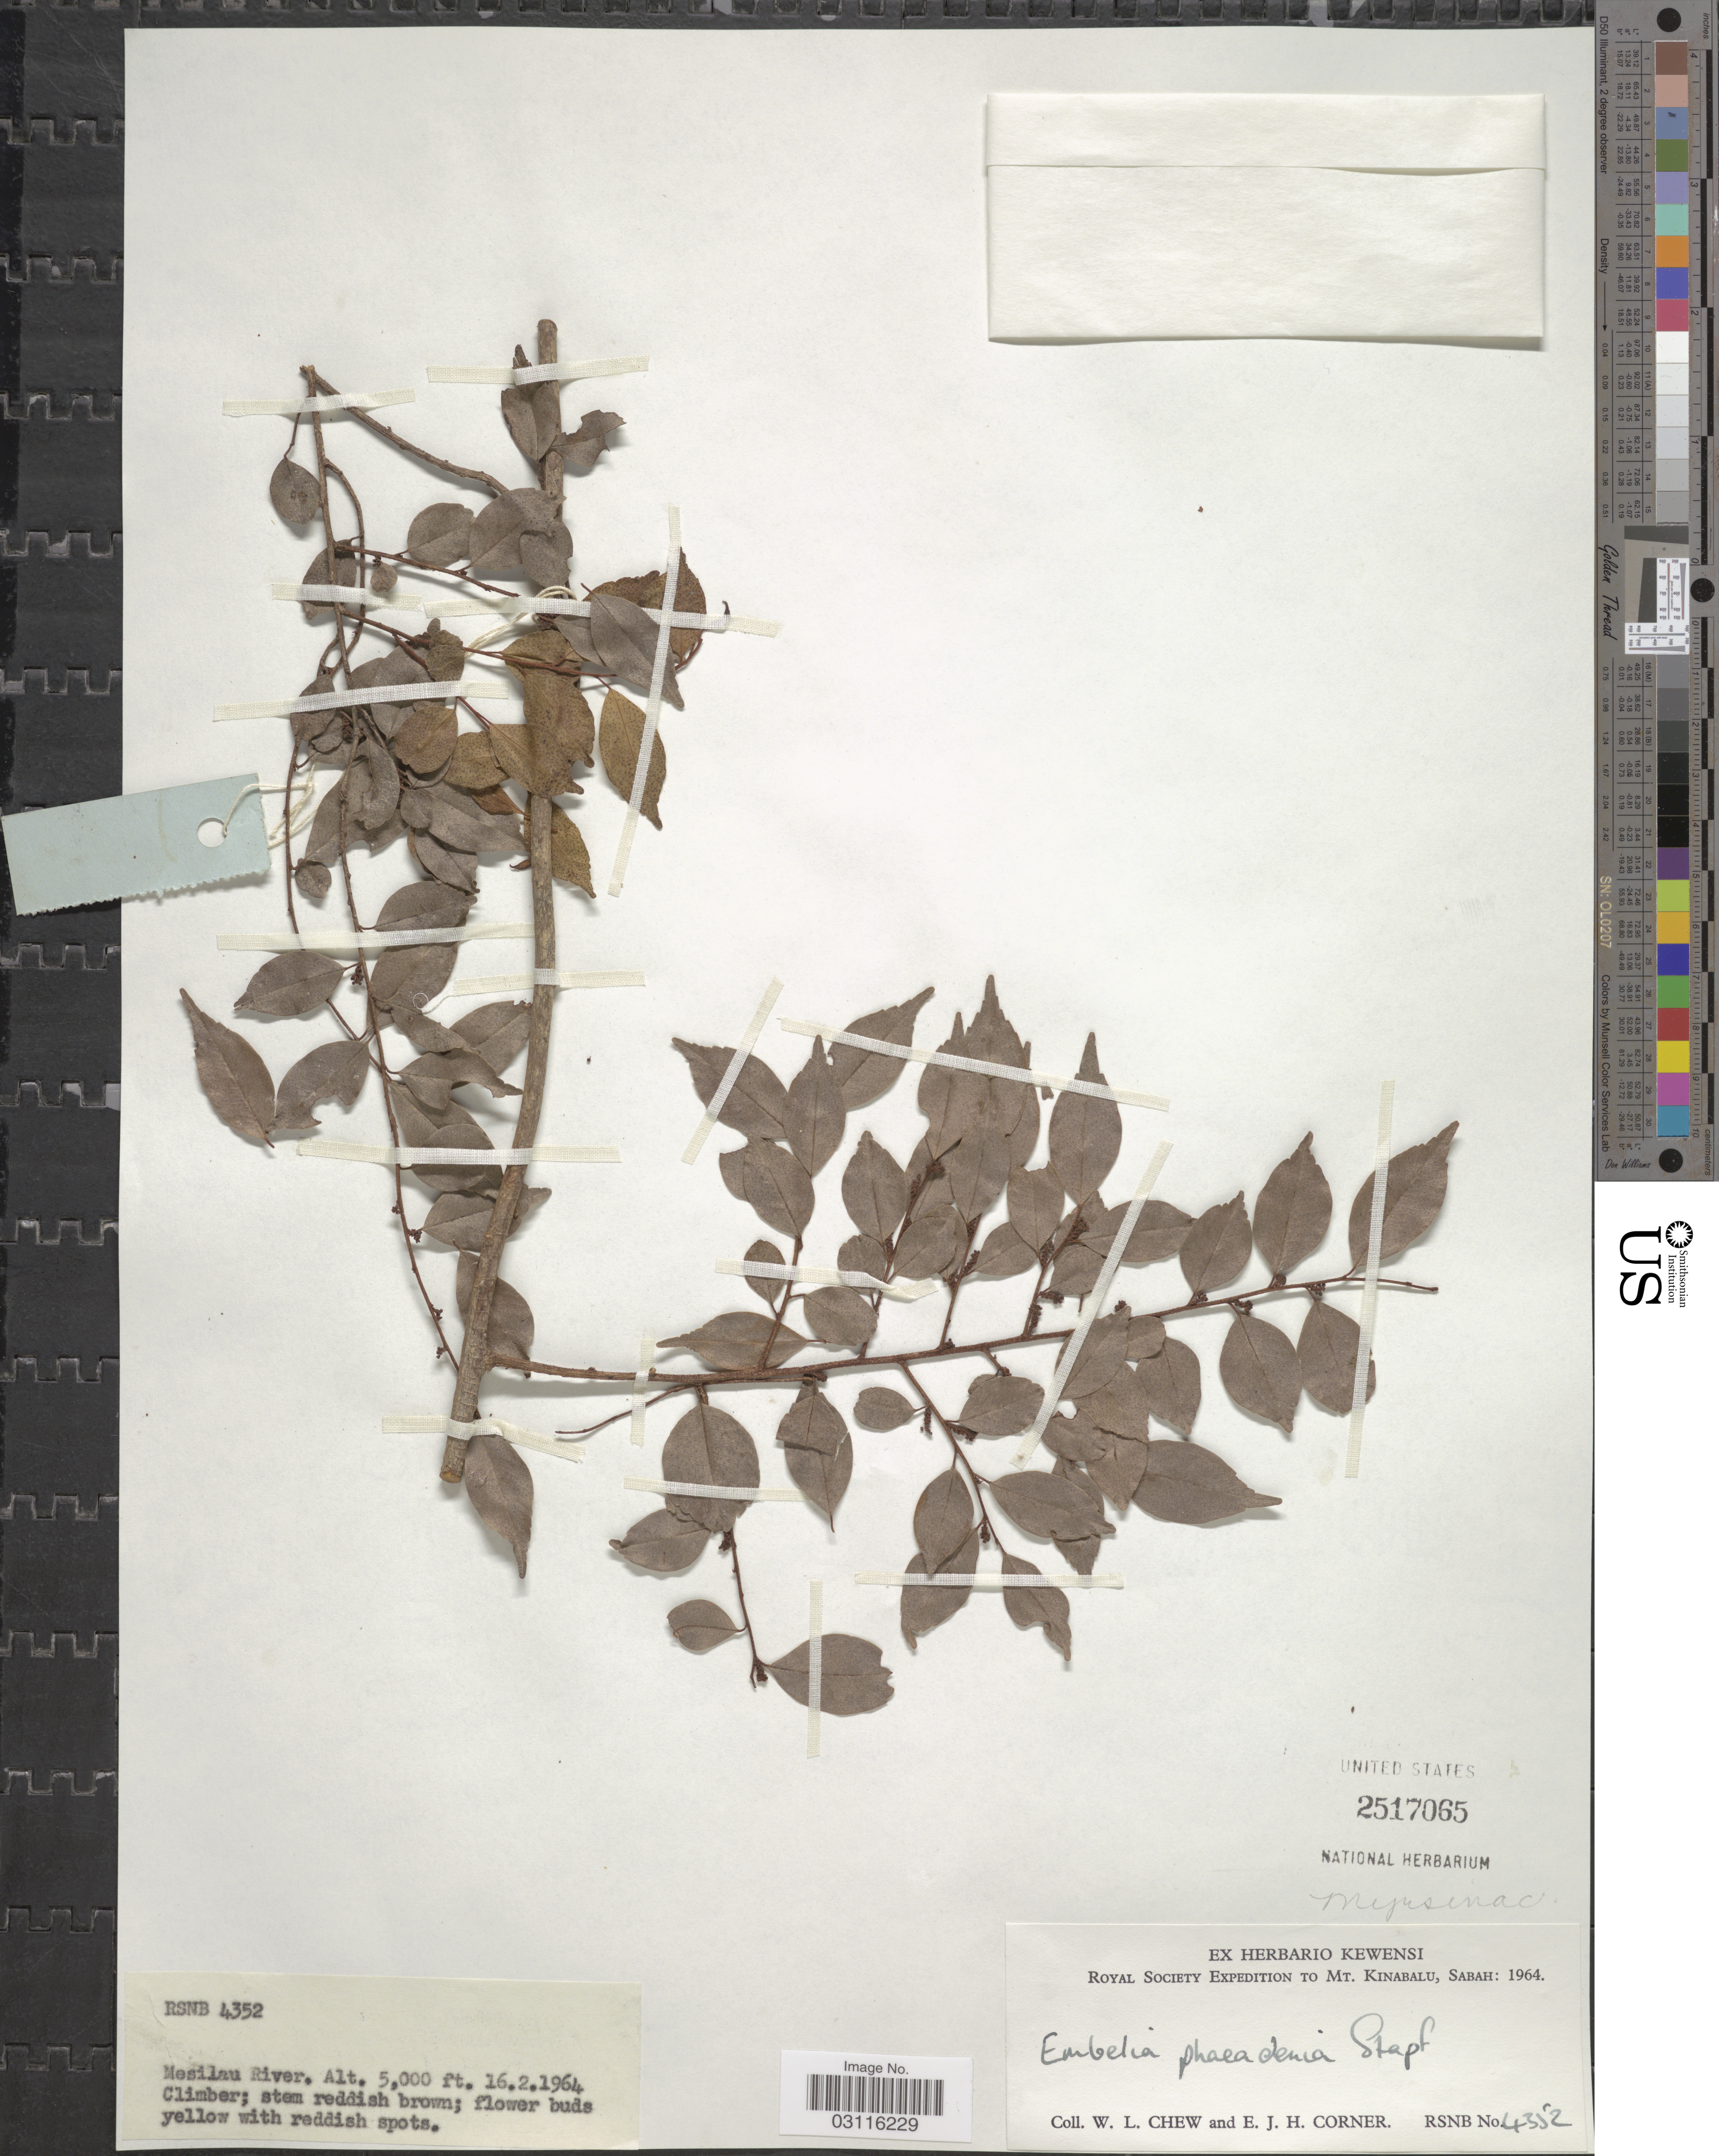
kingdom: Plantae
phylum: Tracheophyta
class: Magnoliopsida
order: Ericales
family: Primulaceae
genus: Embelia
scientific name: Embelia phaeadenia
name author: Stapf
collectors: W. Chew & E. Corner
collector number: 4352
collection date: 1964-02-16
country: Malaysia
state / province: Sabah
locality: Mesilau River. Mt. Kinabalu.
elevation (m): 1524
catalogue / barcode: US 2517065